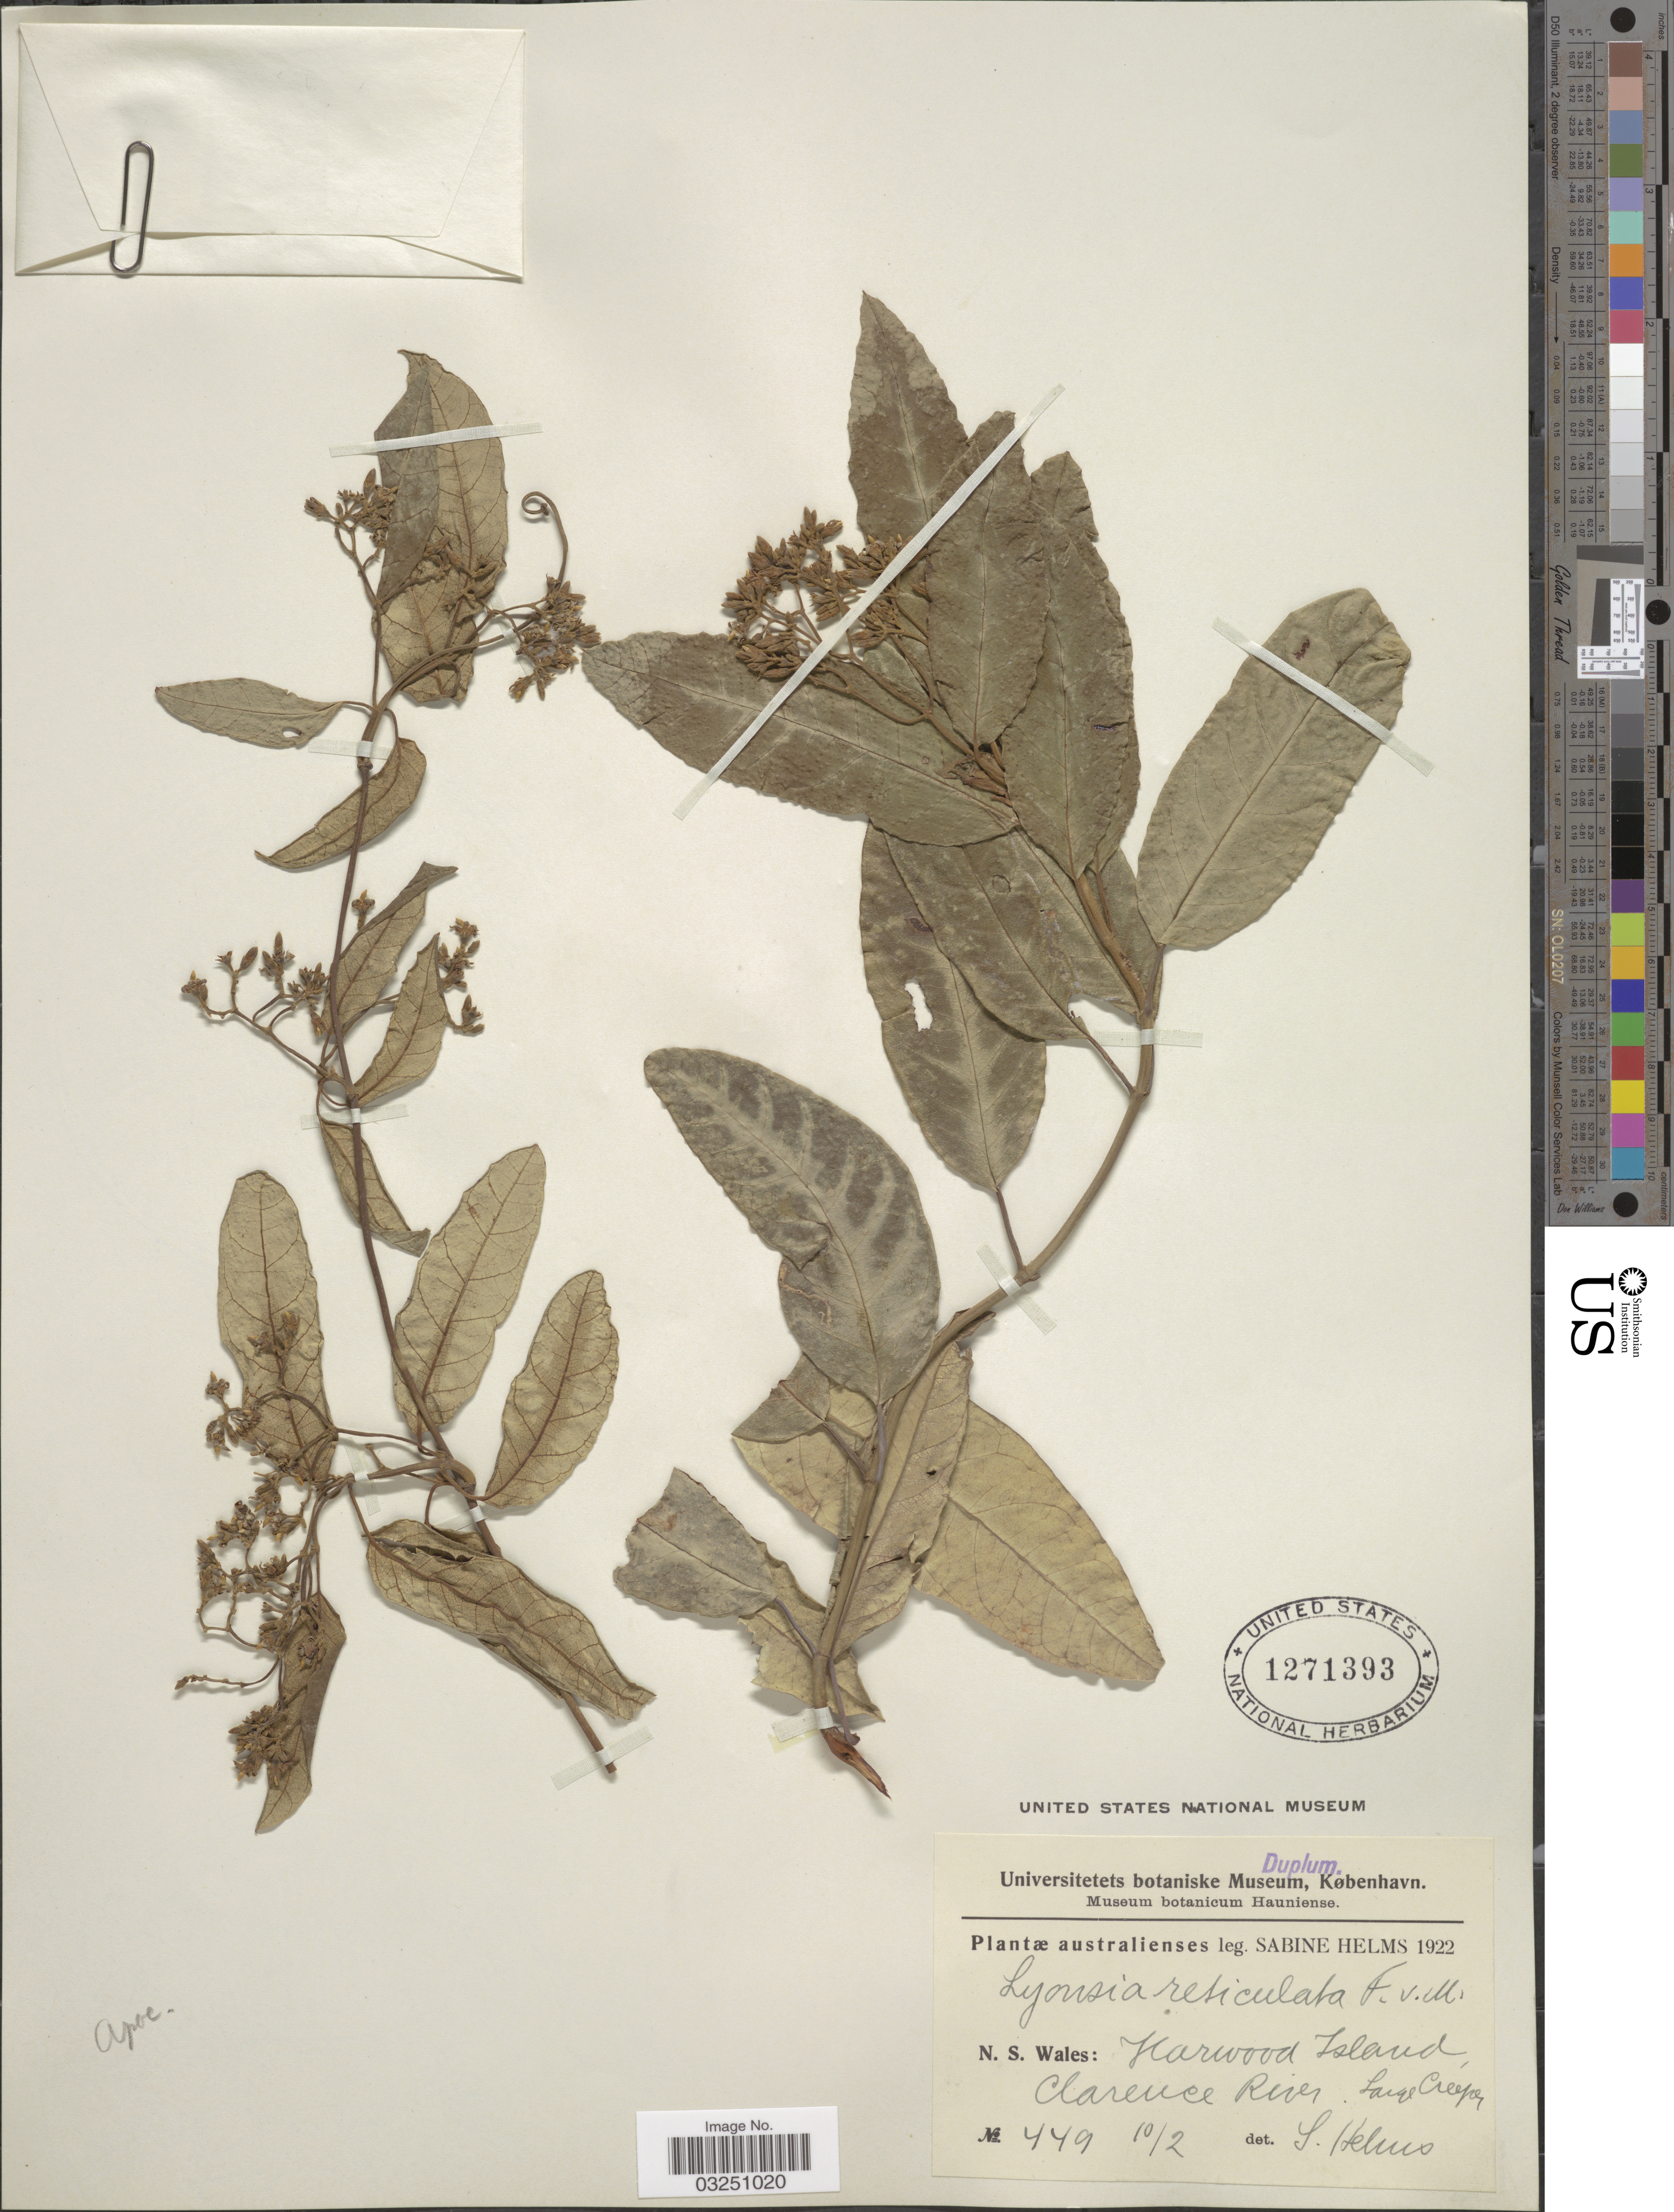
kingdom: Plantae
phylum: Tracheophyta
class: Magnoliopsida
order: Myrtales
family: Lythraceae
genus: Parsonsia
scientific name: Parsonsia reticulata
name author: (F. Muell.) F. Muell.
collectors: S. Helms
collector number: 449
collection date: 1922-02-10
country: Australia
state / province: New South Wales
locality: Harwood Island, Clarence River. Large Creeper.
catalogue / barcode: US 1271393